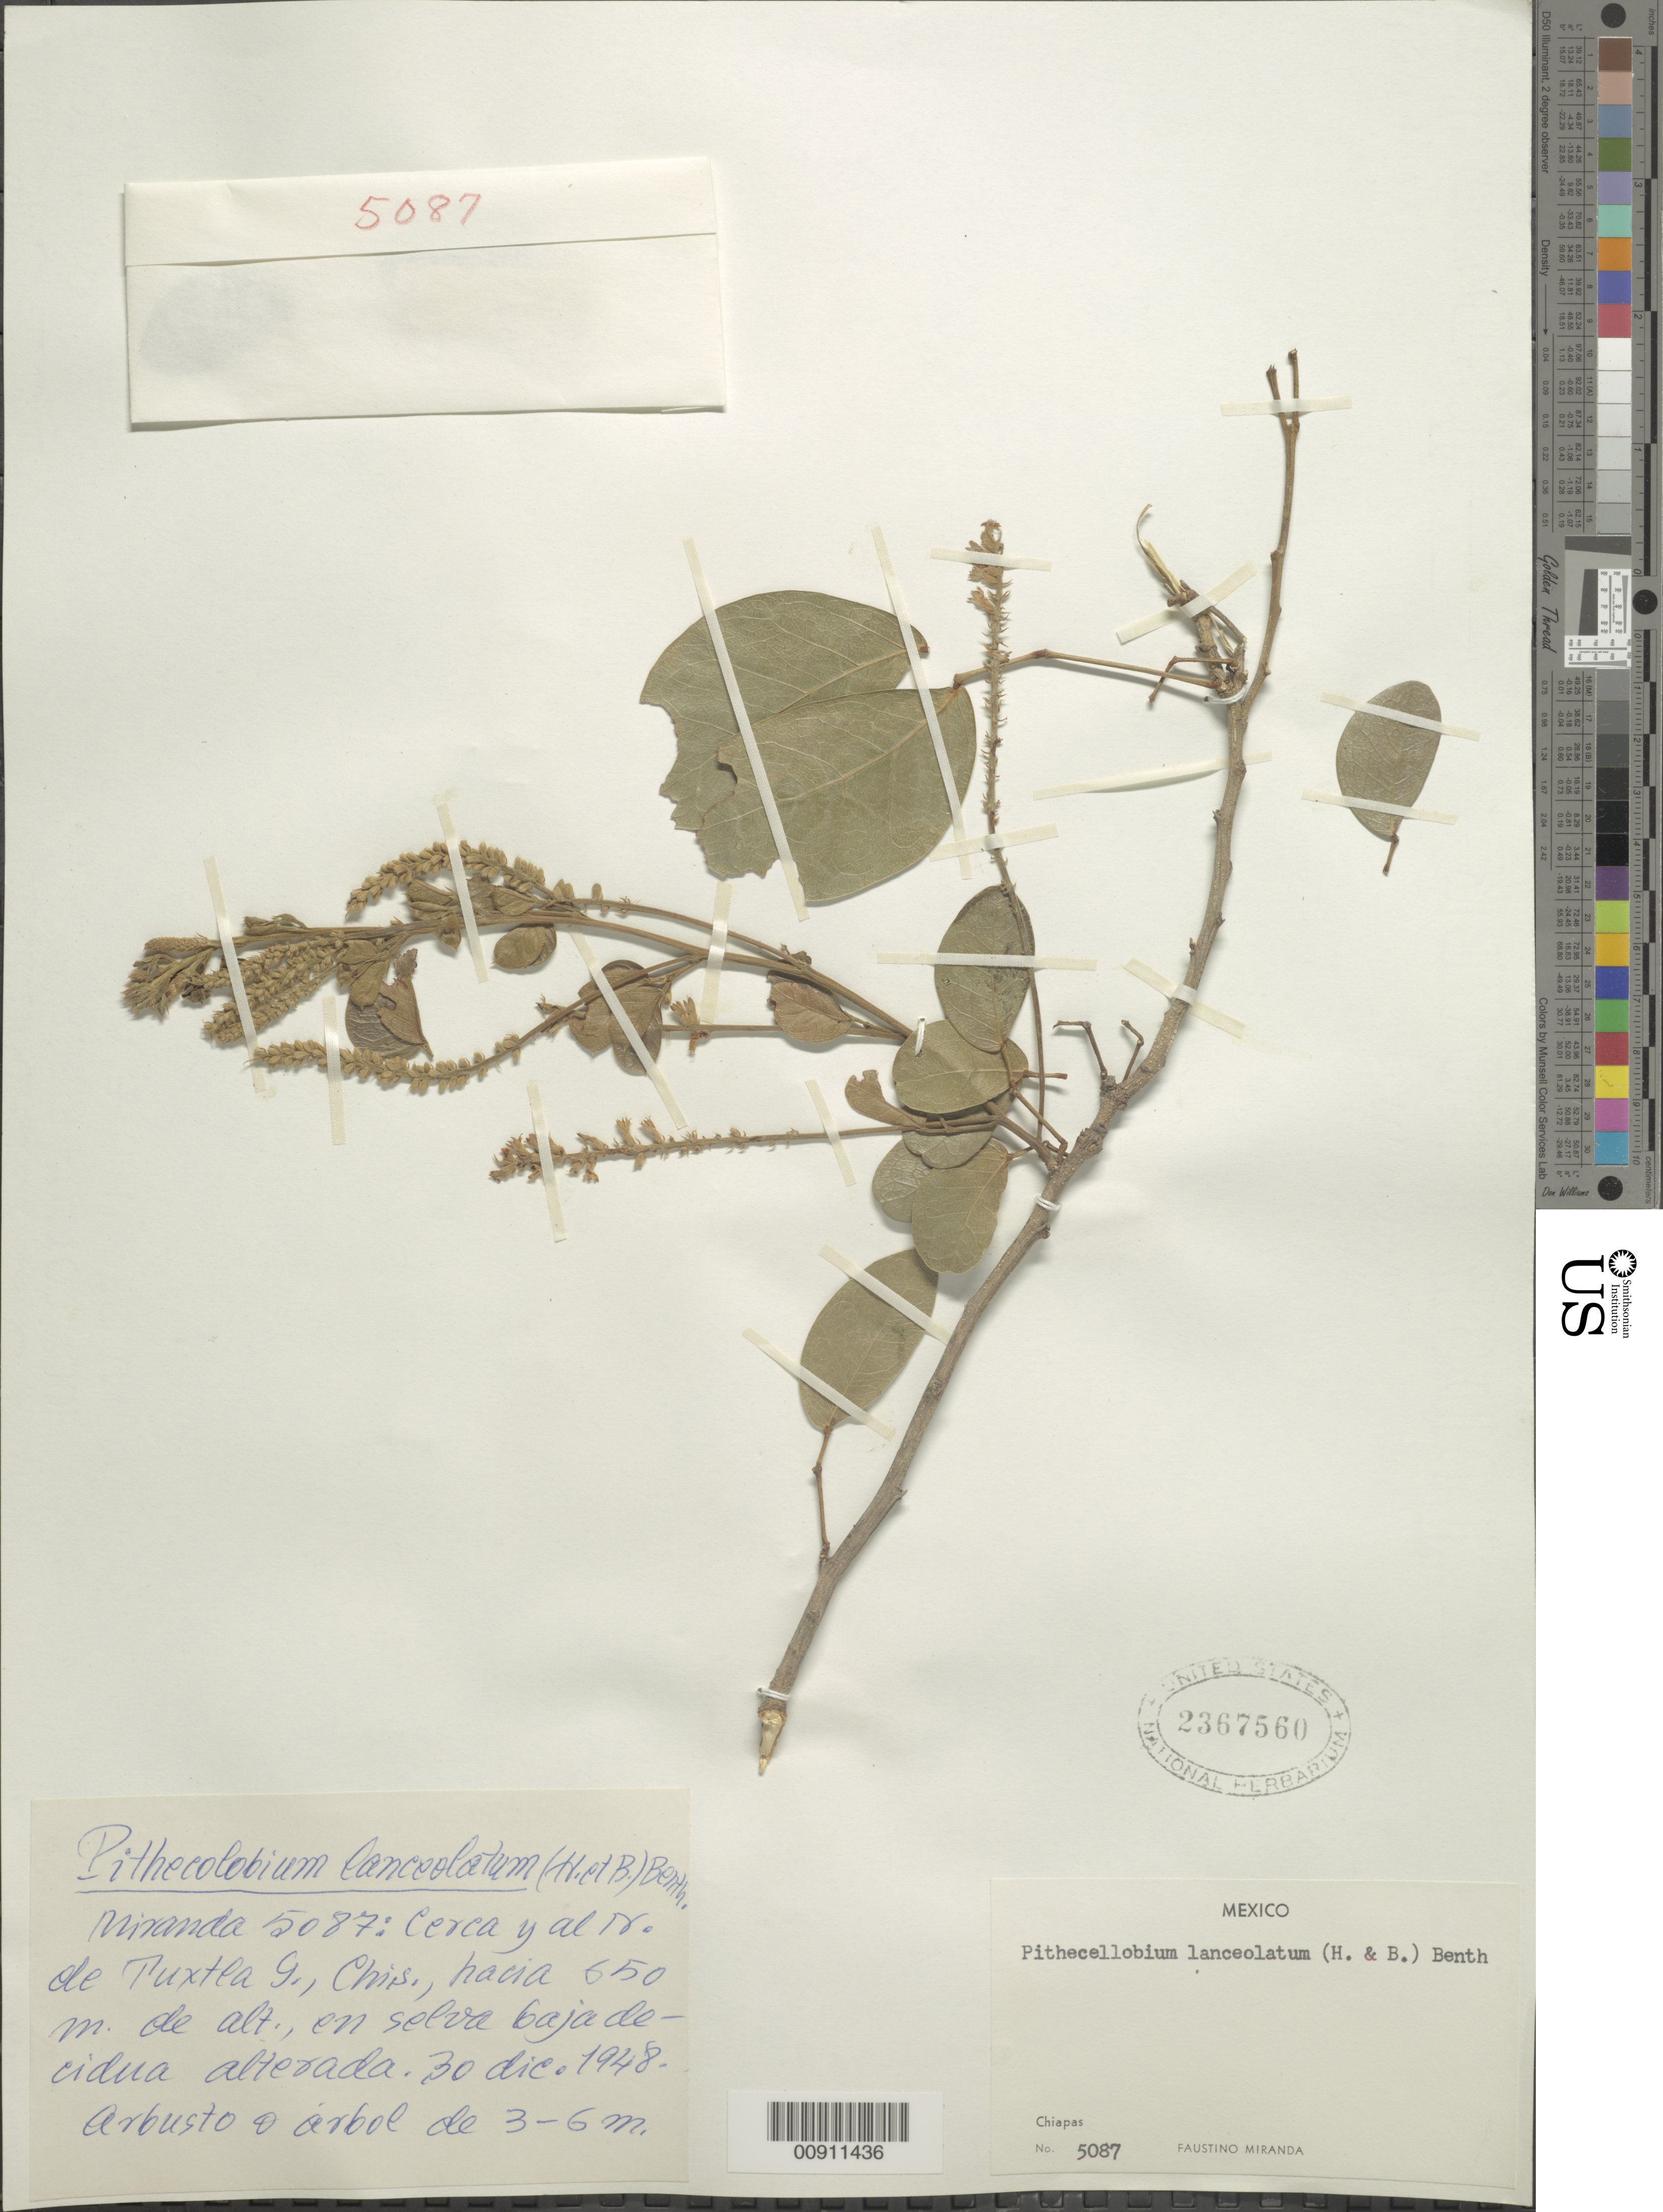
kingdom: Plantae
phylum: Tracheophyta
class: Magnoliopsida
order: Fabales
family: Fabaceae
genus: Pithecellobium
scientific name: Pithecellobium lanceolatum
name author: (Humb. & Bonpl. ex Willd.) Benth.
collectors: Miranda G., F.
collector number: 5087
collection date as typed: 30 Dec 1948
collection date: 1948-12-30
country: Mexico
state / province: Chiapas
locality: Cerca y al N de Tuxtla Gutiérrez, Chiapas.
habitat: En selva baja decidua alterada.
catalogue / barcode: US 2367560